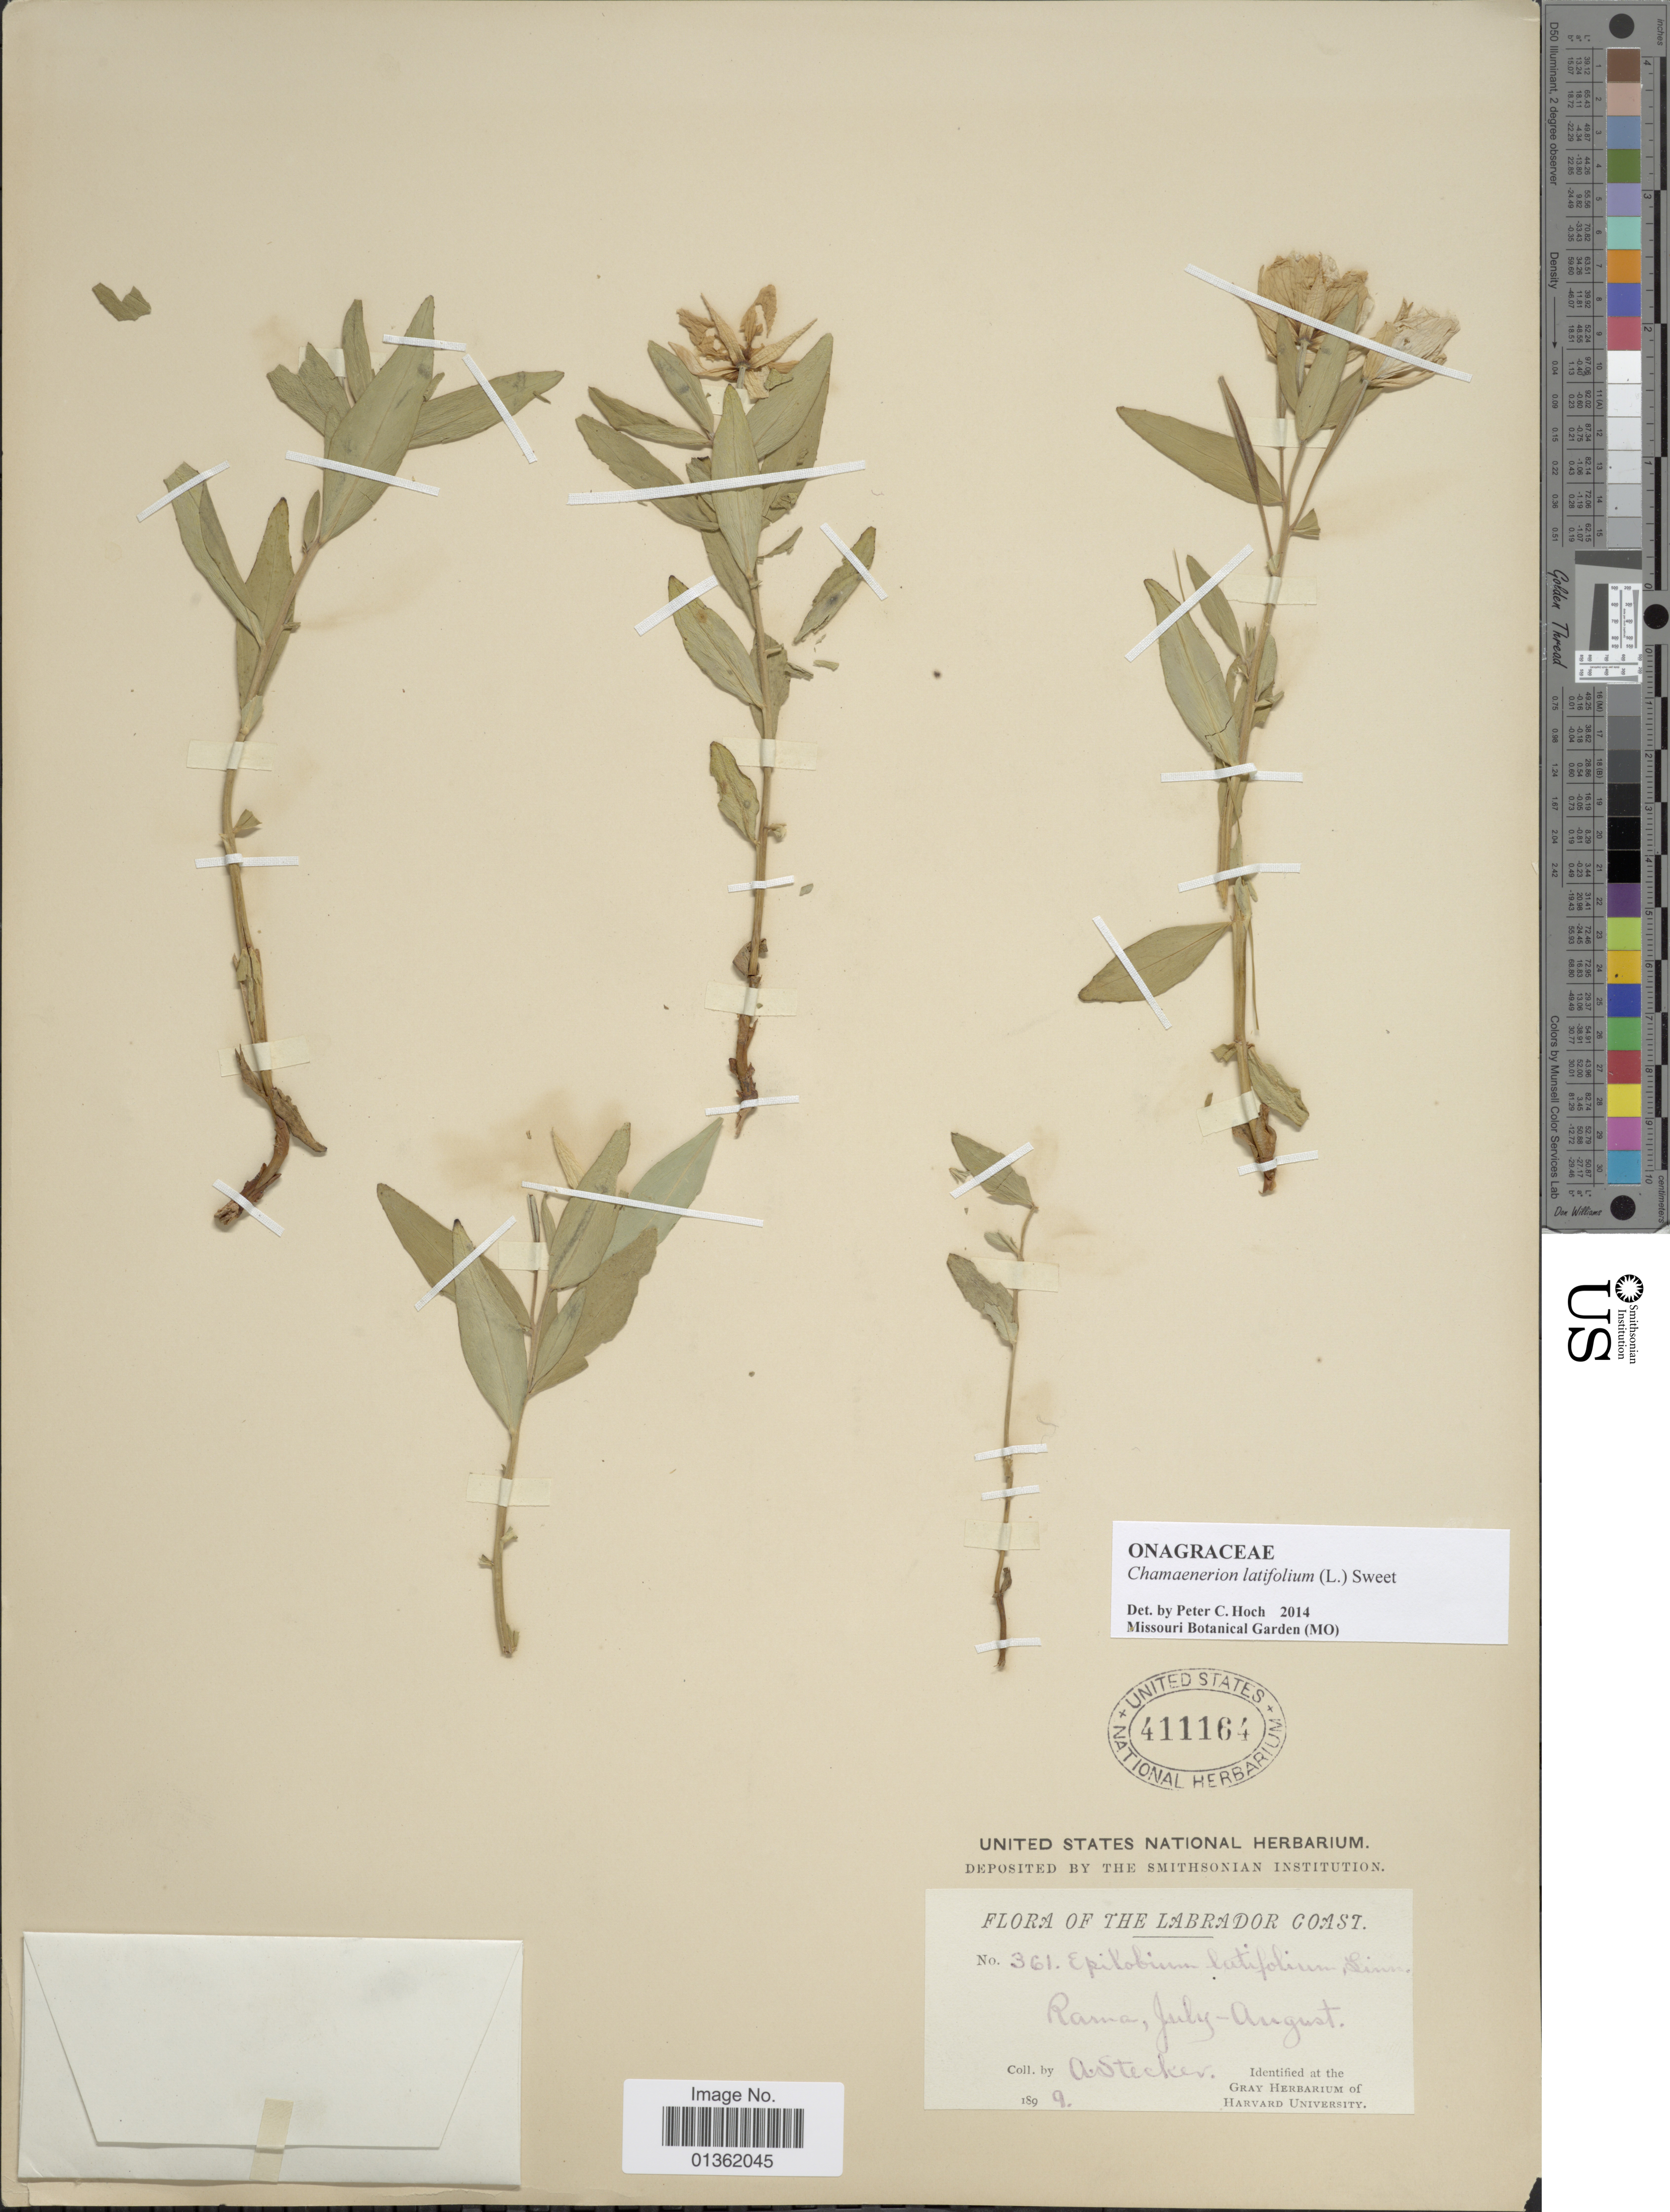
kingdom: Plantae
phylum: Tracheophyta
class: Magnoliopsida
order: Myrtales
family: Onagraceae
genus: Chamaenerion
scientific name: Chamaenerion latifolium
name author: (L.) Th. Fr. & Lange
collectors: A. Stecker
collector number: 361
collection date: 1899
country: Canada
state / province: Newfoundland and Labrador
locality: Labrador. Rama.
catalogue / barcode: US 411164